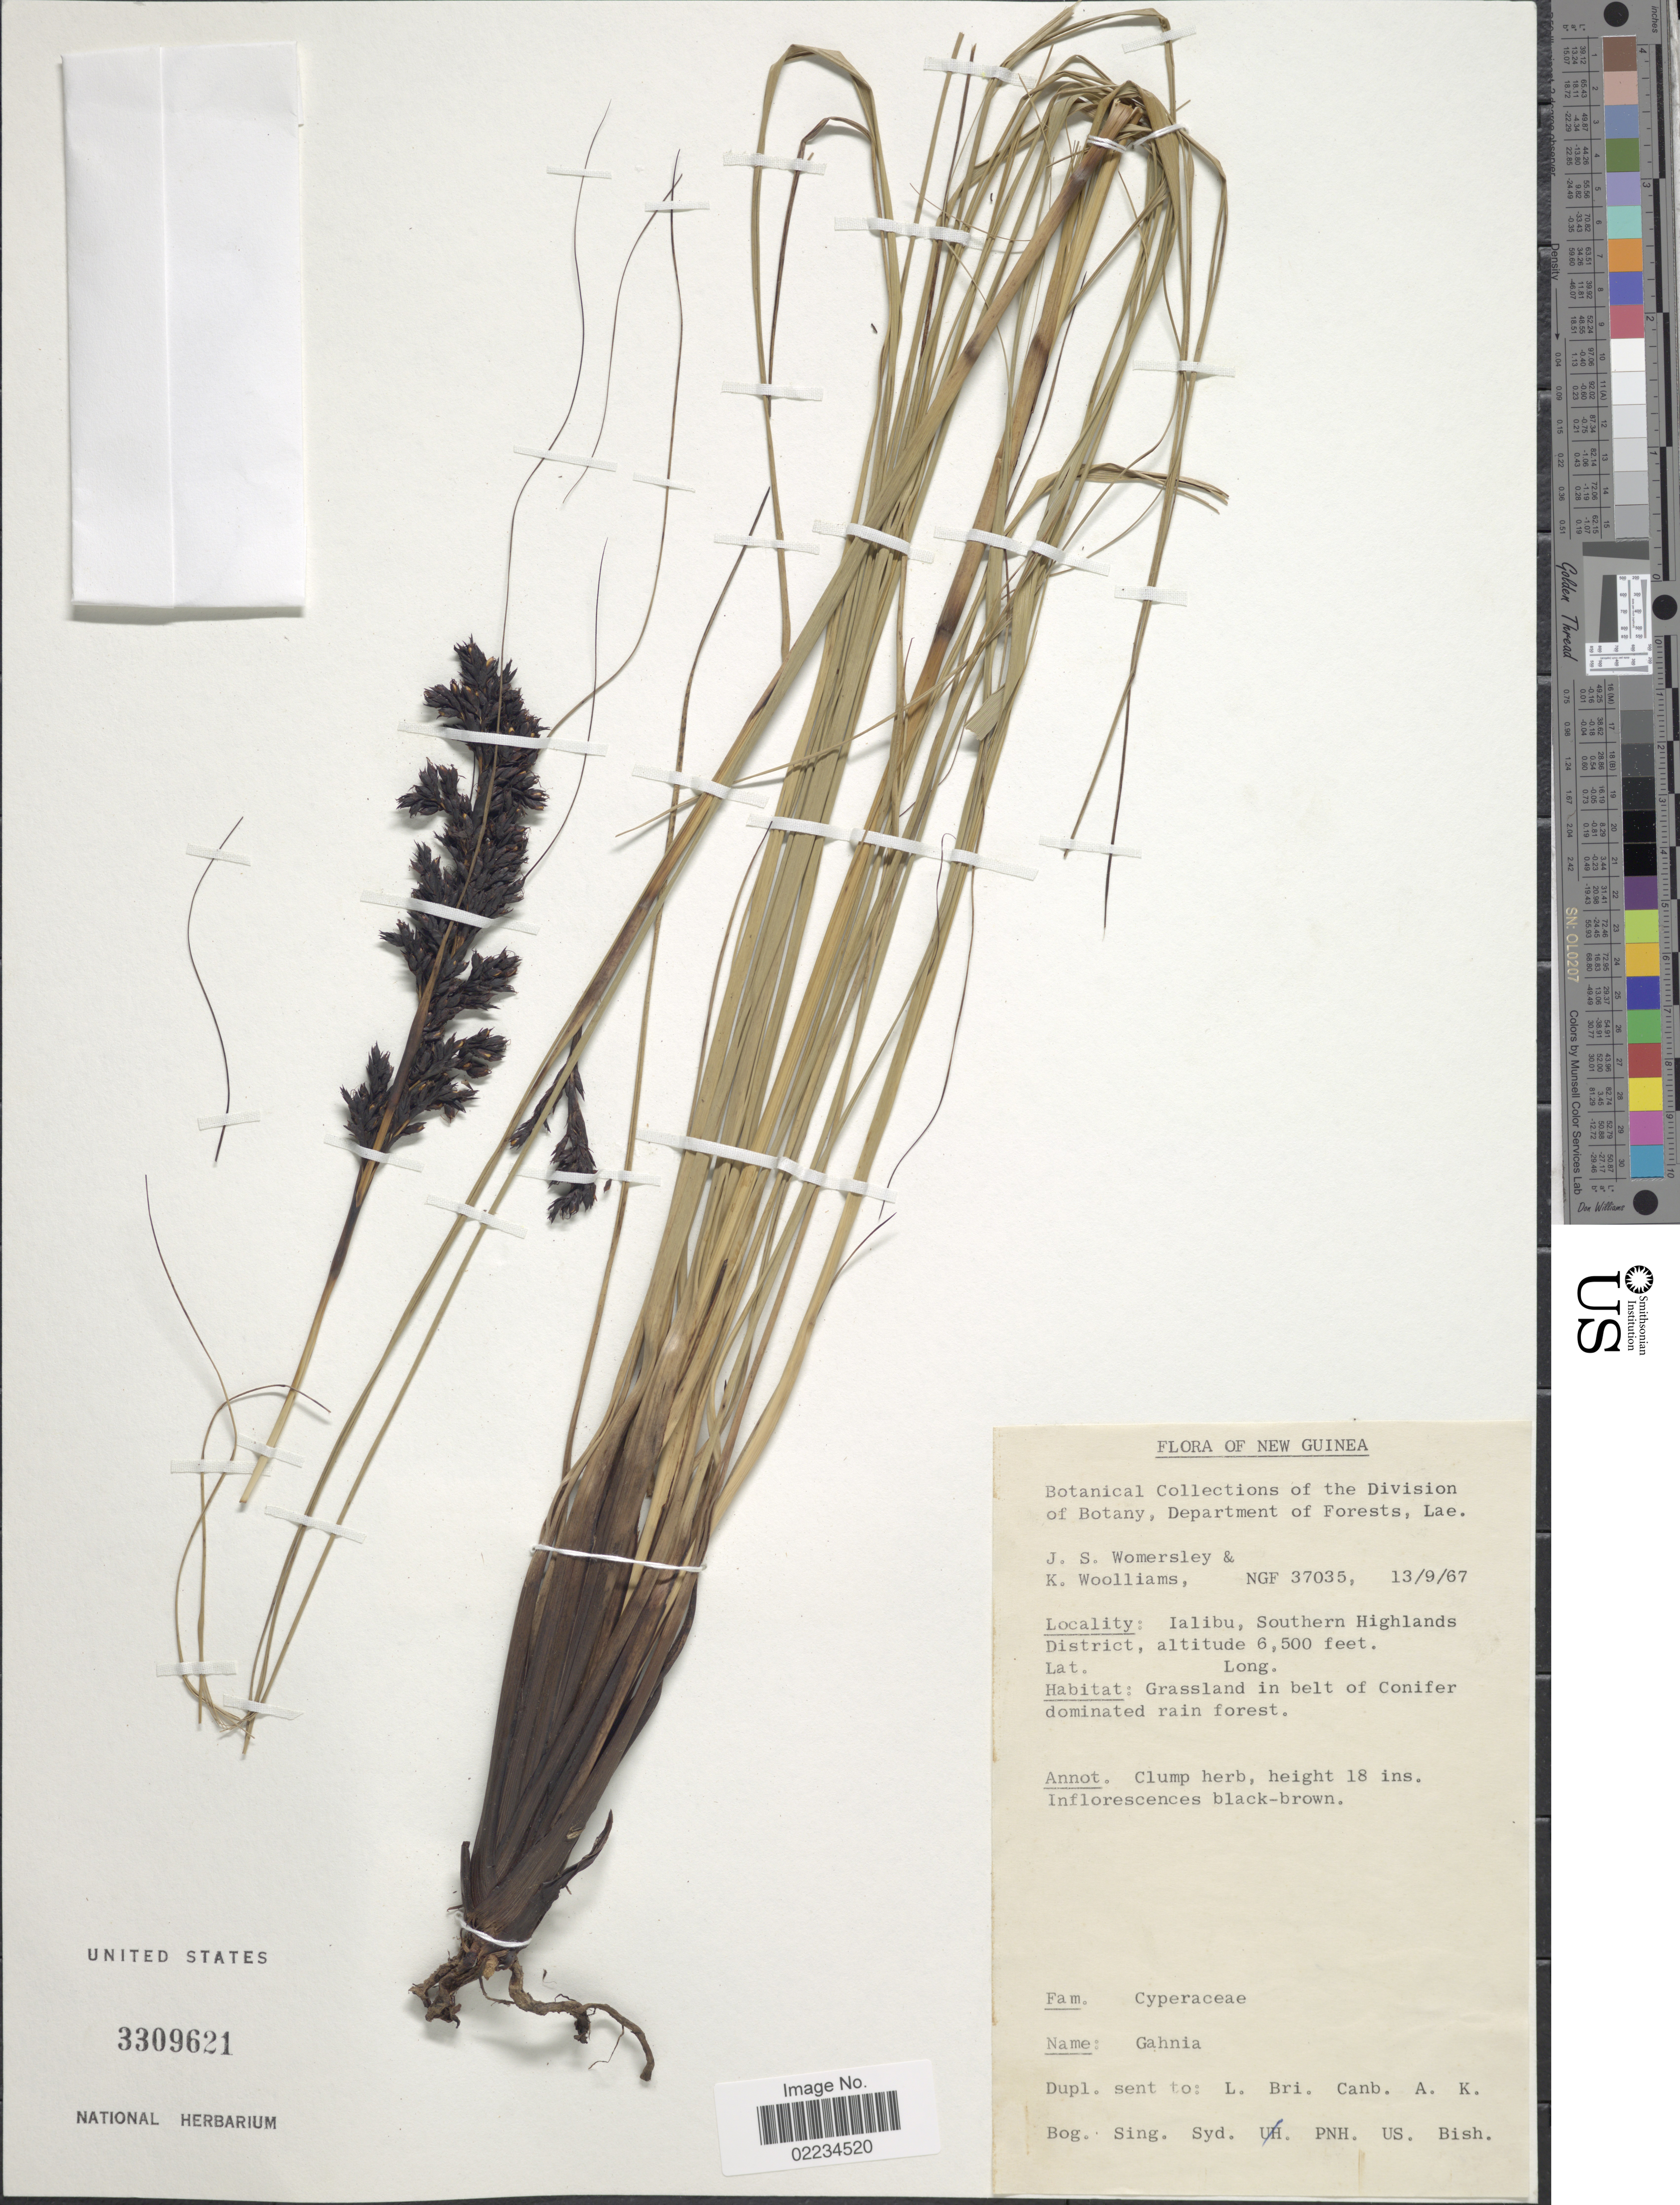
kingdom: Plantae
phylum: Tracheophyta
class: Liliopsida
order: Poales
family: Cyperaceae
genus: Gahnia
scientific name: Gahnia javanica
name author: Moritzi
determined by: Strong, Mark T., (BOT), Smithsonian Institution - National Museum of Natural History (UNITED STATES)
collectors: J. S. Womersley & K. Woolliams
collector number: NGF 37035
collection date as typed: Transcribed d/m/y: 13/9/67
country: Papua New Guinea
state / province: Southern Highlands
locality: New Guinea, Ialibu, Southern Highlands District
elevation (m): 1981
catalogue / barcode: US 3309621